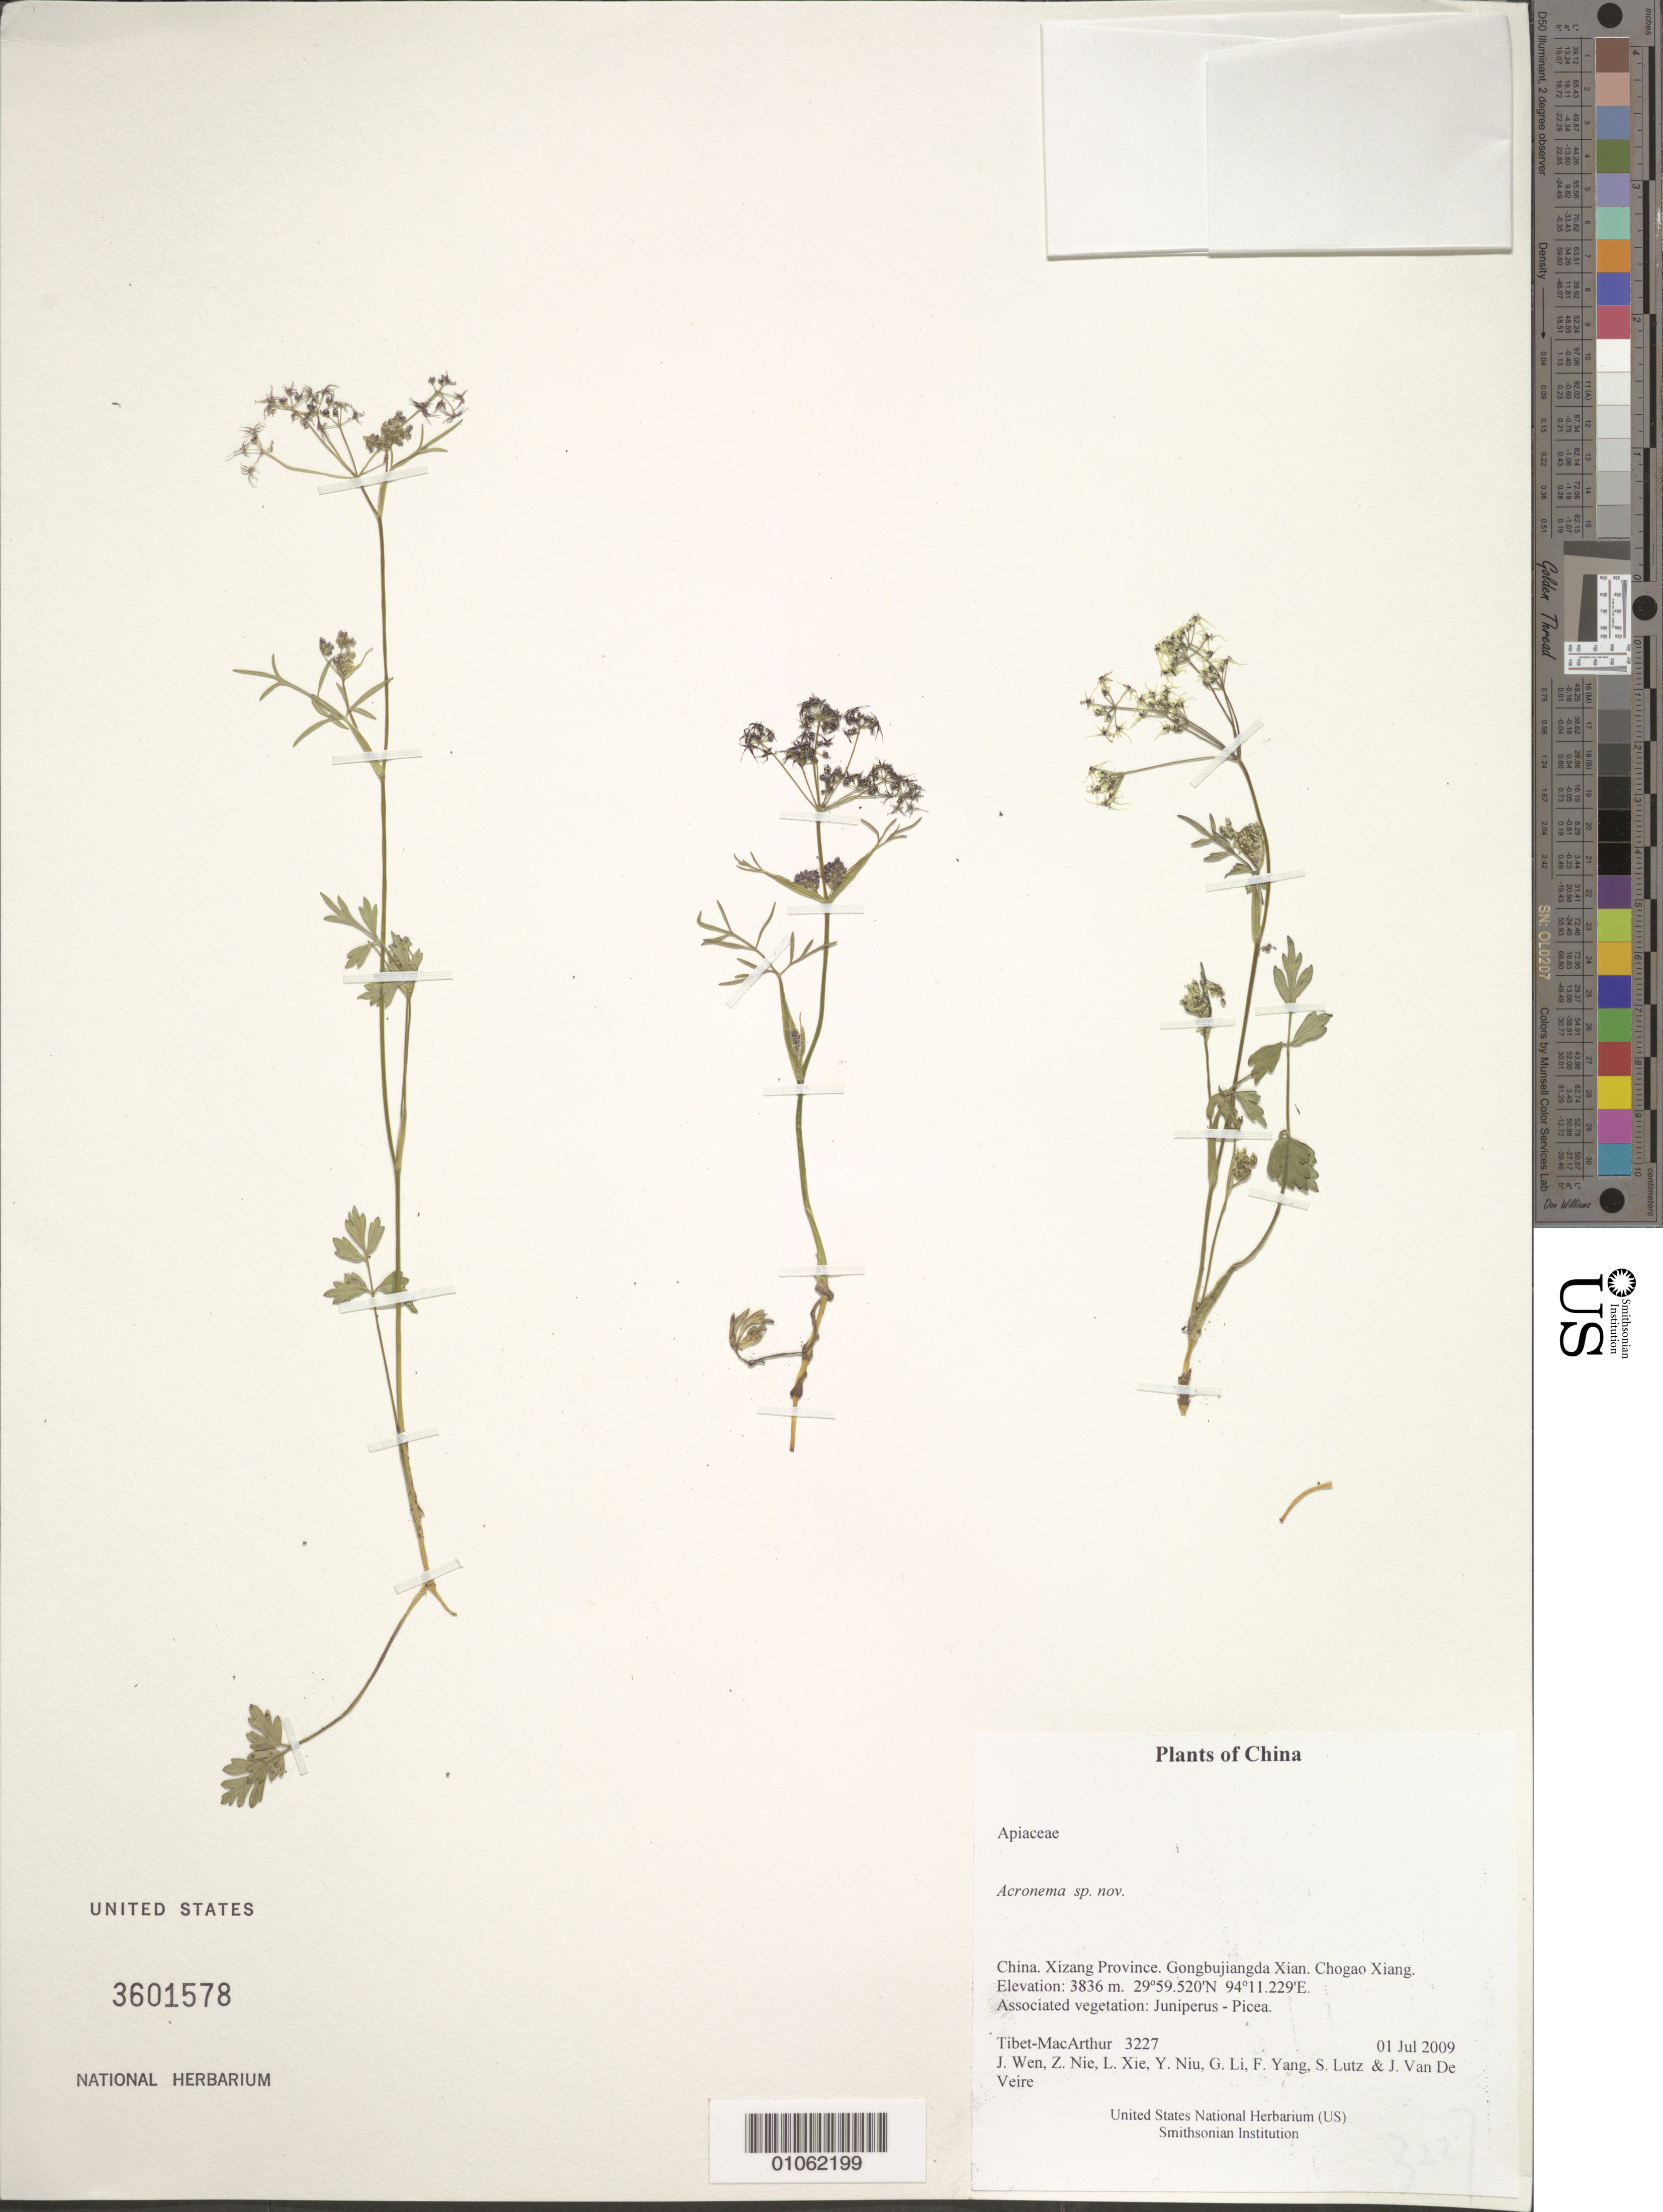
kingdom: Plantae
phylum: Tracheophyta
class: Magnoliopsida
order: Apiales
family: Apiaceae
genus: Acronema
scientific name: Acronema sp. nov.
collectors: Tibet-MacArthur, J. Wen, Z. Nie, L. Xie, Y. Niu, G. Li, F. Yang, S. Lutz & J. Van De Veire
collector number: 3227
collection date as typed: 01 Jul 2009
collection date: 2009-07-01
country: China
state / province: Xizang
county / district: Gongbujiangda Xian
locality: Chogao Xiang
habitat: Associated vegetation: Juniperus - Picea.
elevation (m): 3836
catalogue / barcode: US 3601578